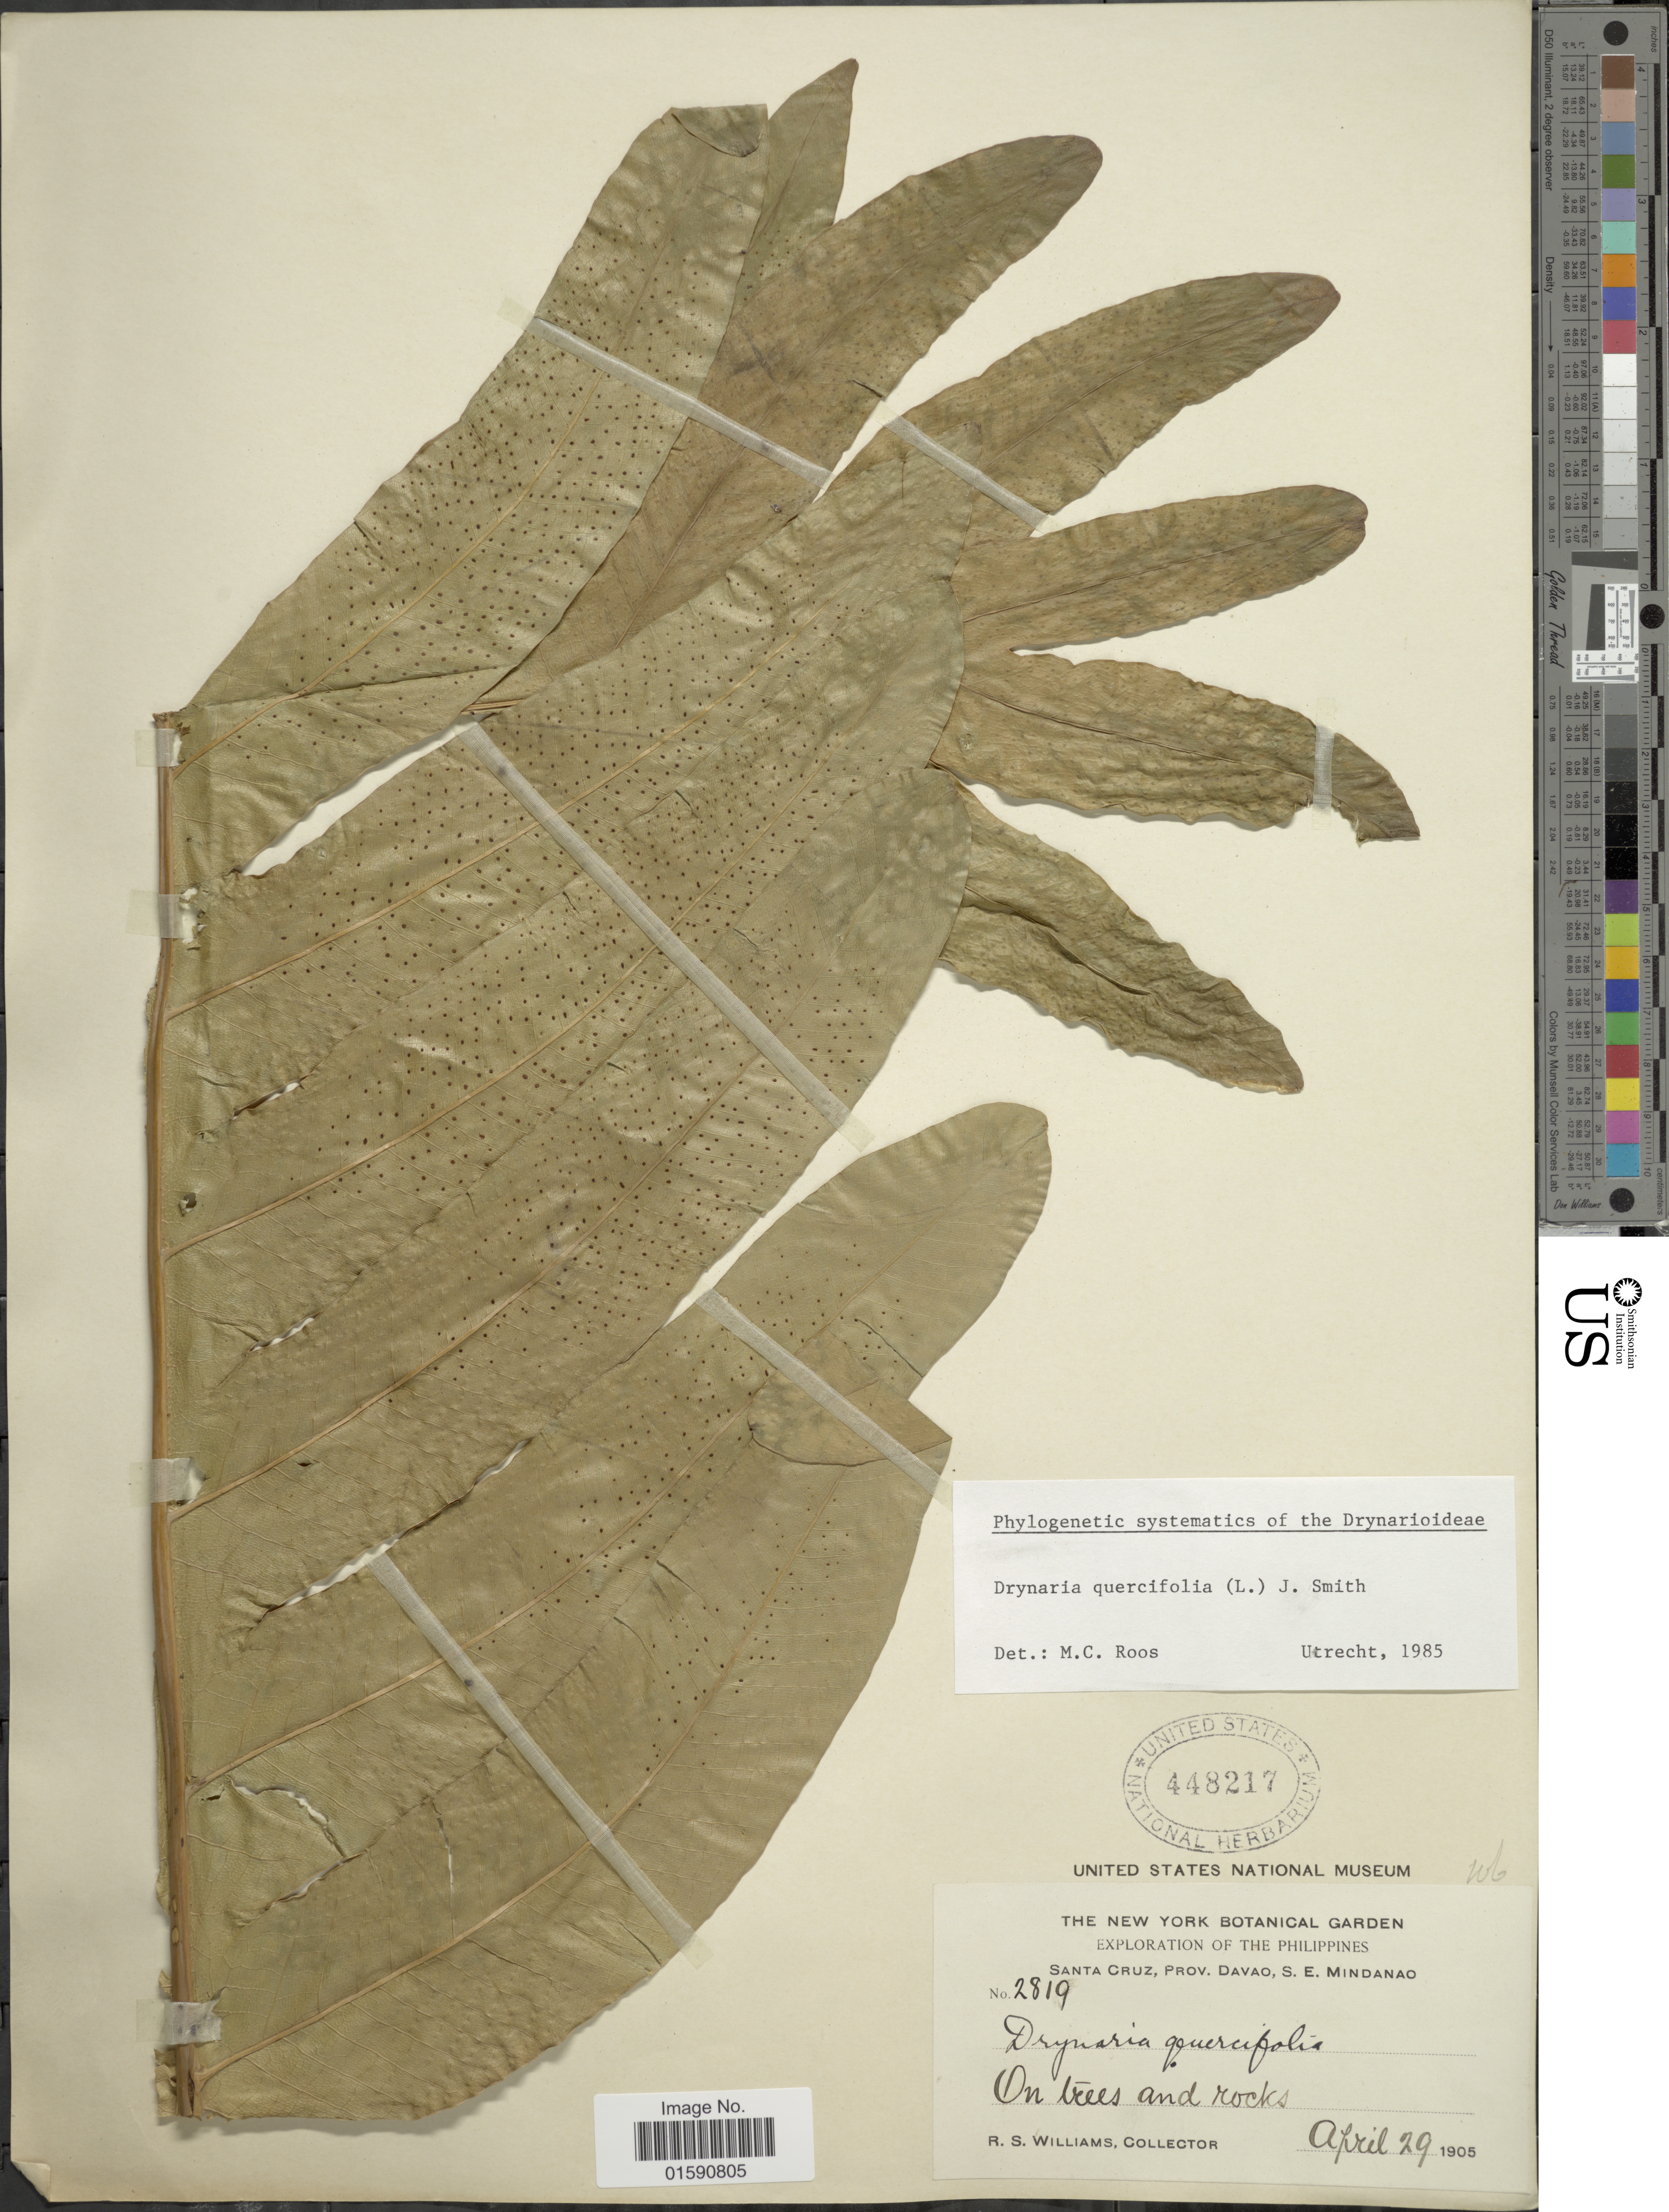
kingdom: Plantae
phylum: Tracheophyta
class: Polypodiopsida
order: Polypodiales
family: Polypodiaceae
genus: Drynaria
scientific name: Drynaria quercifolia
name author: (L.) J. Sm.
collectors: R. S. Williams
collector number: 2819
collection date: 1905-04-29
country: Philippines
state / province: Davao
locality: San Cruz, Prov. Davao, S. E. Mindanao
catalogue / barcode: US 448217